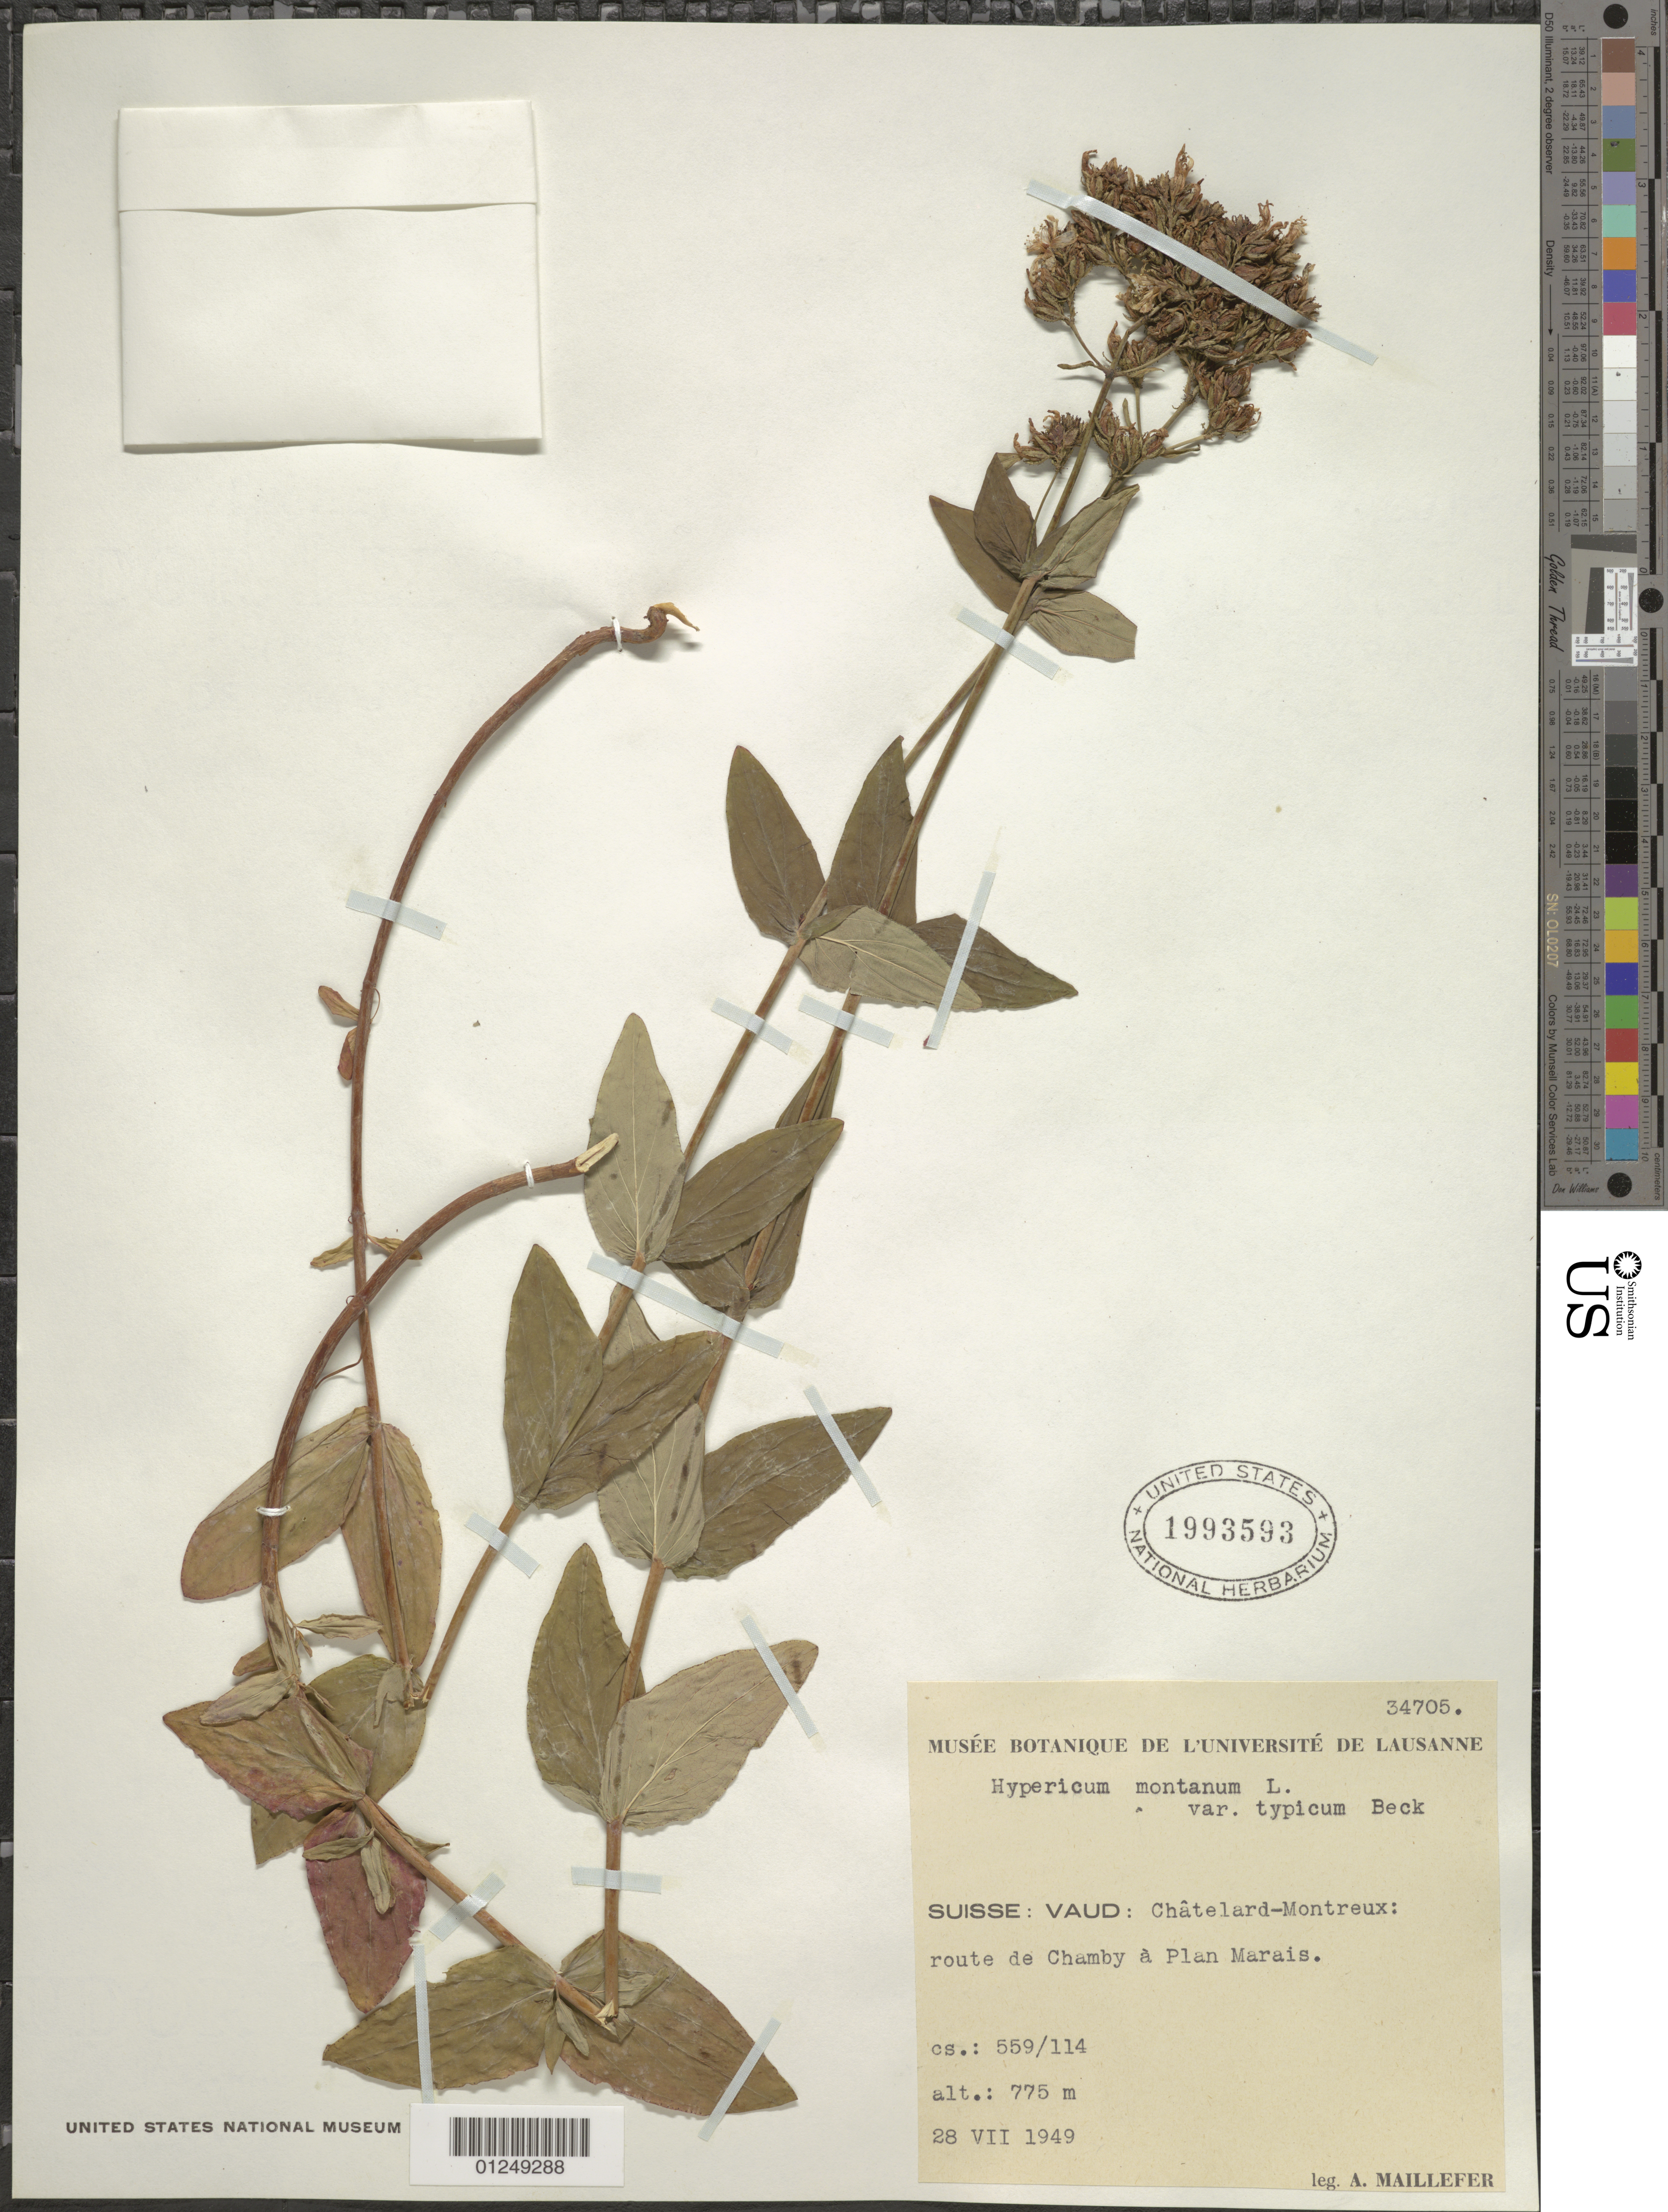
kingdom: Plantae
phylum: Tracheophyta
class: Magnoliopsida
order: Malpighiales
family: Hypericaceae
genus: Hypericum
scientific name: Hypericum montanum var. typicum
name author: Beck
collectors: A. Maillefer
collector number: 559/114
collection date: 1949-07-28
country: Switzerland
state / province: Vaud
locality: Chatelard-Montreux: route de Chamby a Plan Marais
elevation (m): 775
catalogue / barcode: US 1993593